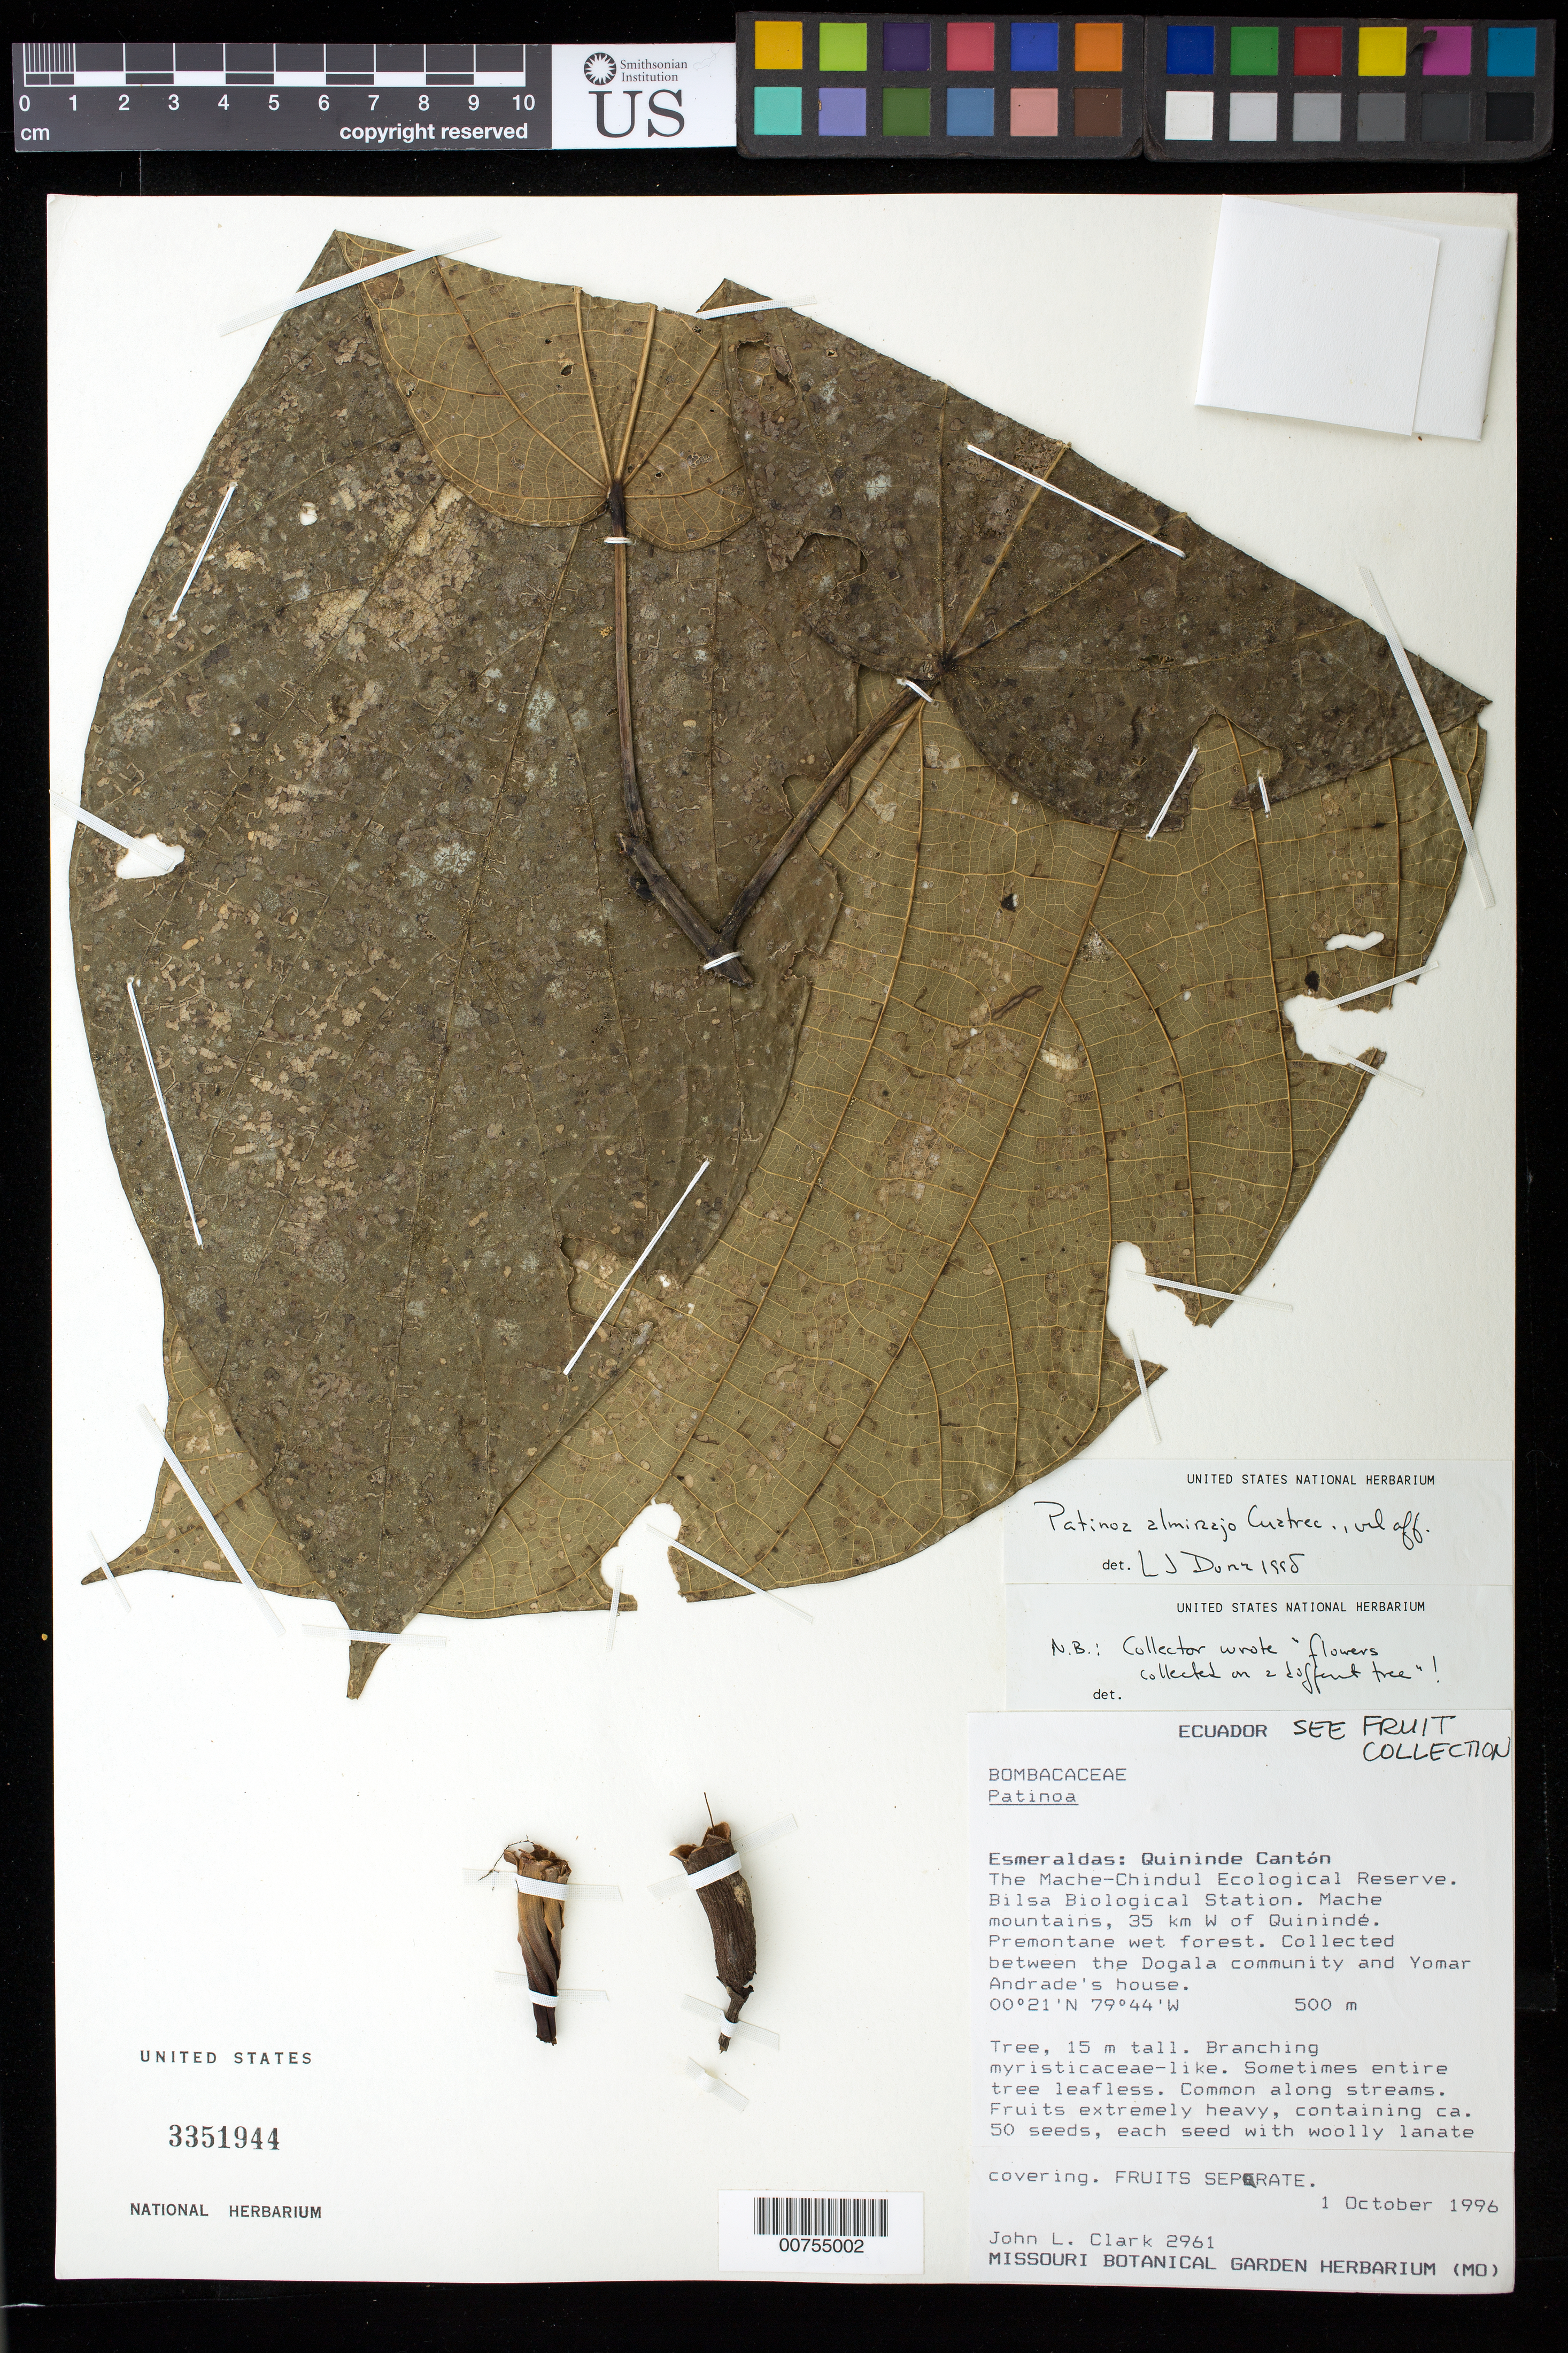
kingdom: Plantae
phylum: Tracheophyta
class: Magnoliopsida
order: Malvales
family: Malvaceae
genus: Patinoa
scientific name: Patinoa almirajo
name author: Cuatrec.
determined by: Dorr, L. J., (BOT), Smithsonian Institution - National Museum of Natural History (UNITED STATES)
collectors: J. L. Clark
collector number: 02961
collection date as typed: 01 Oct 1996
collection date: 1996-10-01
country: Ecuador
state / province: Esmeraldas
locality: Quininde Cantón. The Mache-Chindul Ecological Reserve. Bilsa Biological Station. Mache mountains, 35 km W of Quinindé.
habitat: Premontane wet forest.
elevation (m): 500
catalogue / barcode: US 3351944